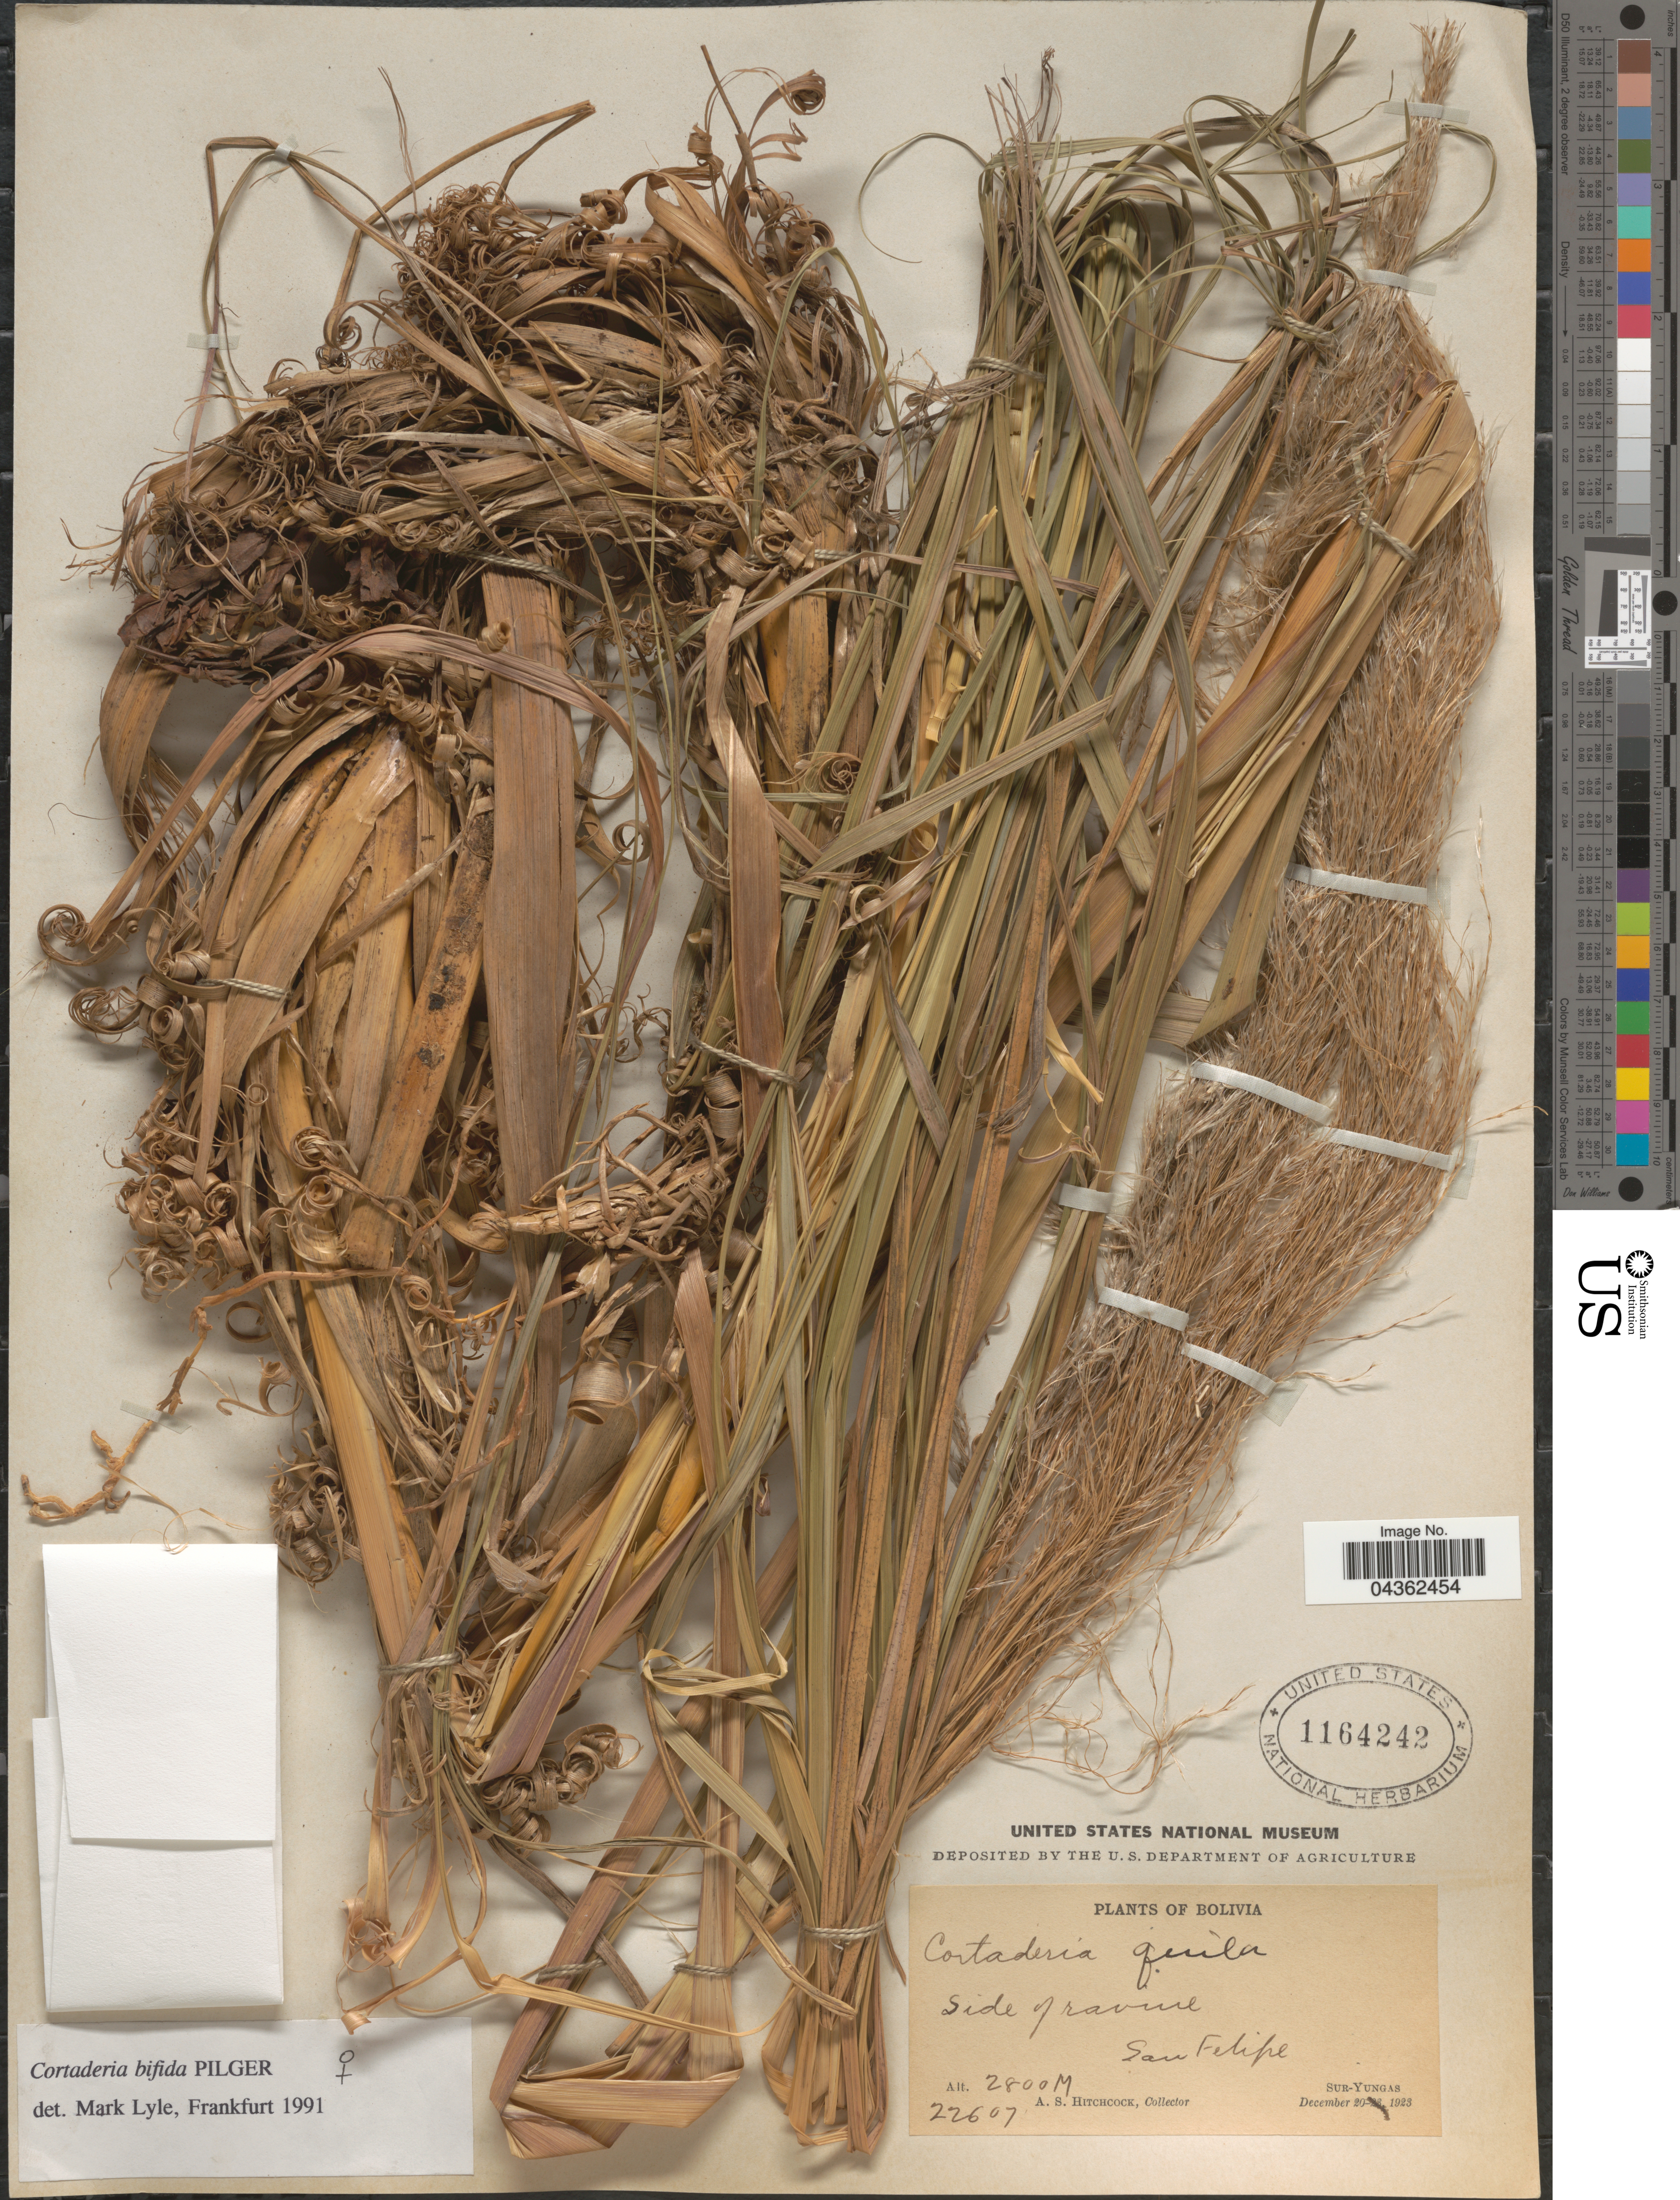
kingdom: Plantae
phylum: Tracheophyta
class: Liliopsida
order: Poales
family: Poaceae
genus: Cortaderia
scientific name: Cortaderia bifida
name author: Pilg.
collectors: A. S. Hitchcock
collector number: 22607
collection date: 1923-12-20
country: Bolivia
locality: San Felipe. Sur-Yungas.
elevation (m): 2800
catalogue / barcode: US 1164243